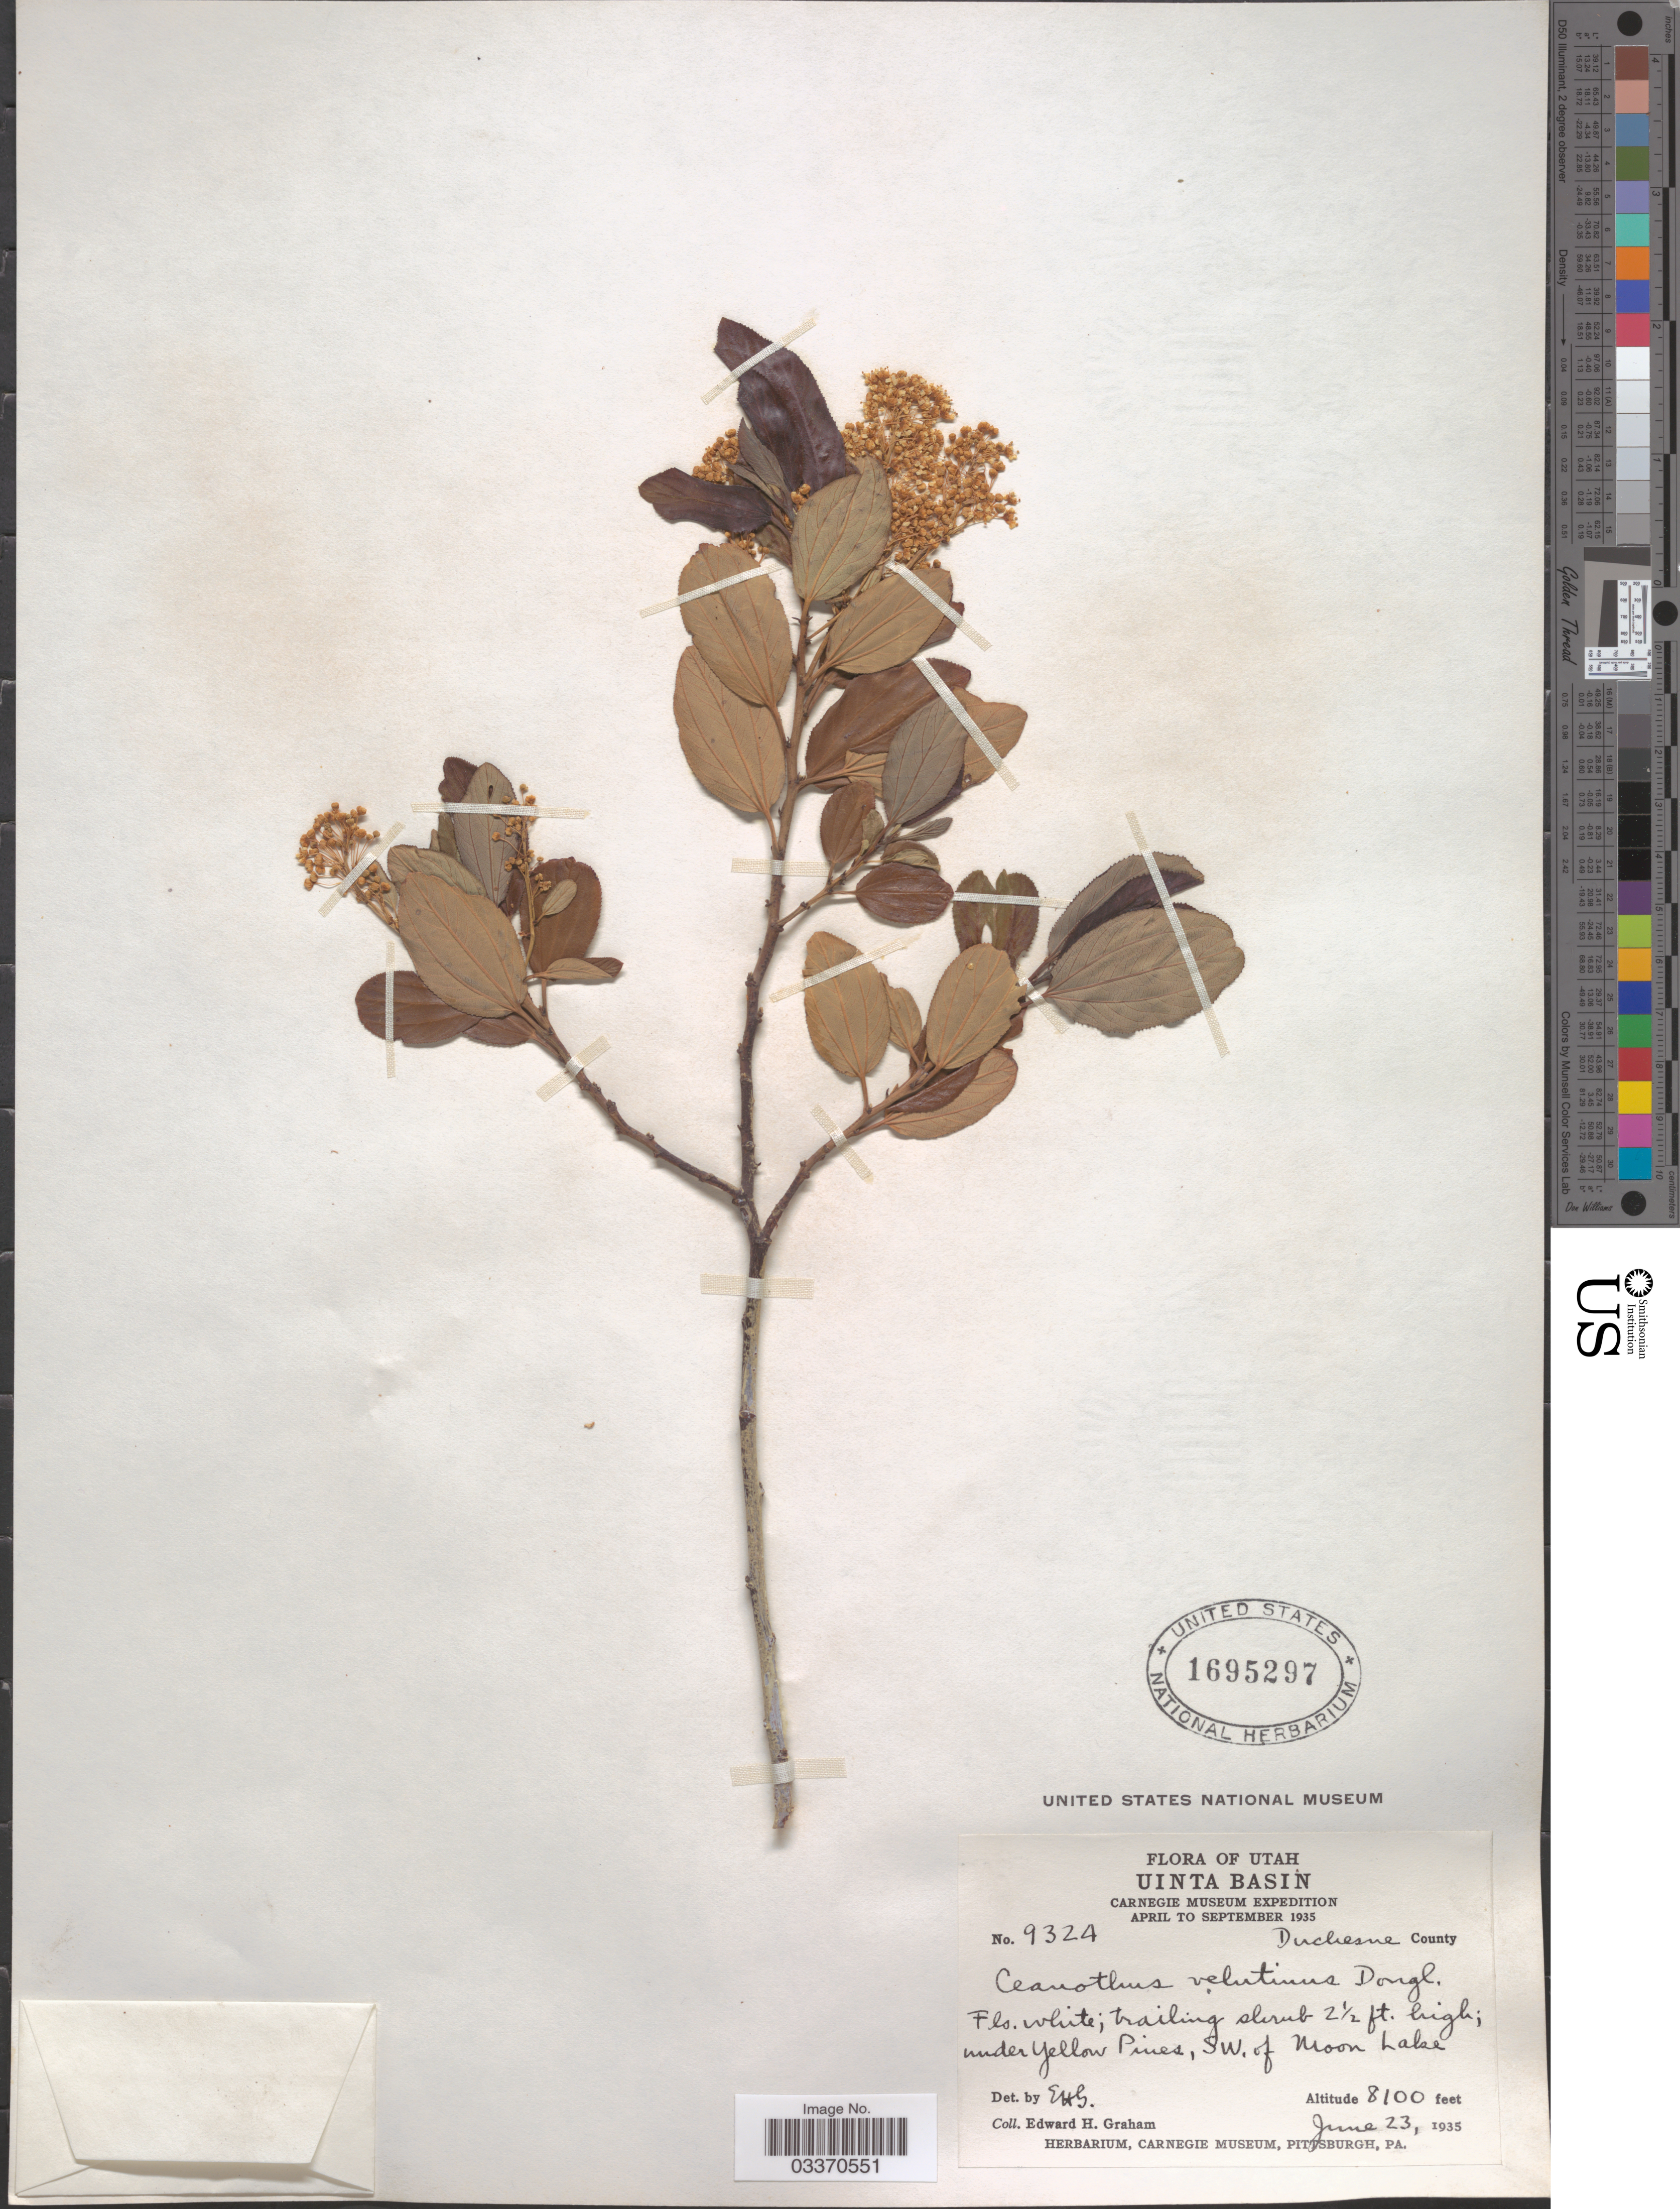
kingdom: Plantae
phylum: Tracheophyta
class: Magnoliopsida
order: Rosales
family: Rhamnaceae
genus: Ceanothus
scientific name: Ceanothus velutinus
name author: Douglas ex Hook.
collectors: E. H. Graham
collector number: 9324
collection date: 1935-06-23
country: United States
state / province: Utah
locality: Uinta Basin. Under Yellow Pines, SW. of Moon Lake. Duchesne County.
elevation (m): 2469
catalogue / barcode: US 1695297